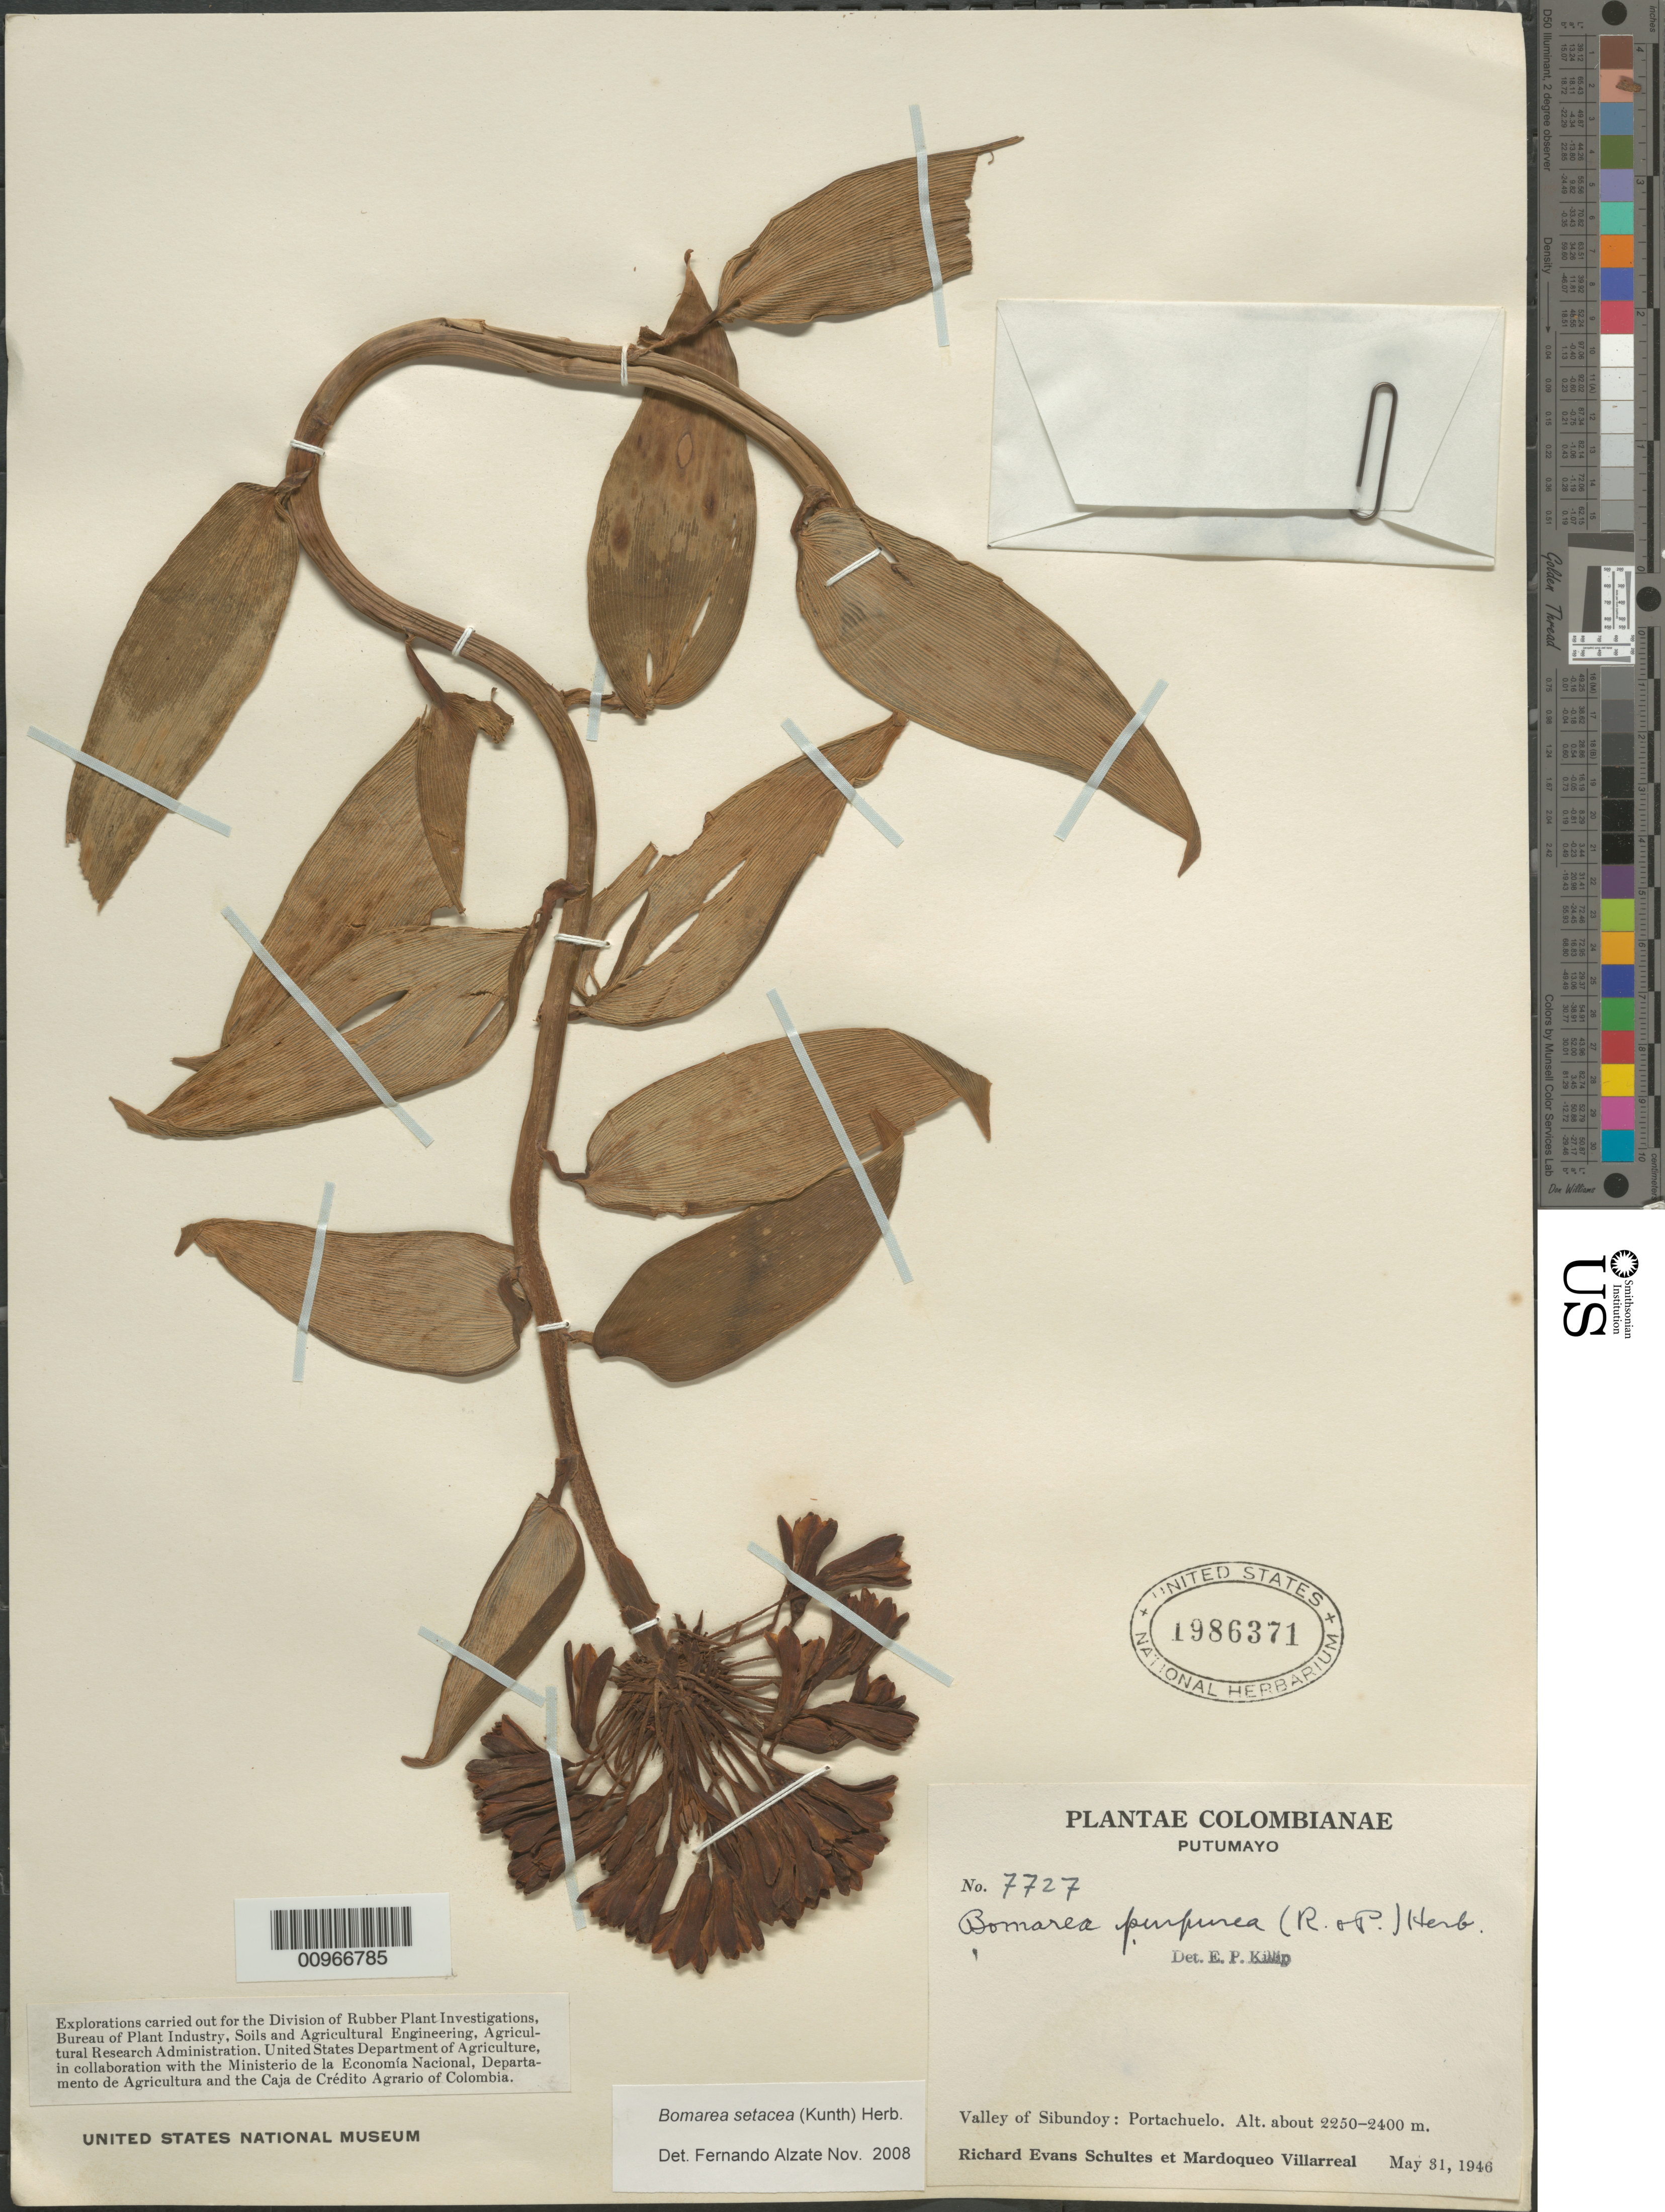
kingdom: Plantae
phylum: Tracheophyta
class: Liliopsida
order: Liliales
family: Alstroemeriaceae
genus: Bomarea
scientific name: Bomarea setacea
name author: (Ruiz & Pav.) Herb.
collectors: R. E. Schultes & M. Villarreal V.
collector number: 7727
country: Colombia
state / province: Putumayo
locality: Sibundoy, Portachuelo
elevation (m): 2250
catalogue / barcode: US 1986371